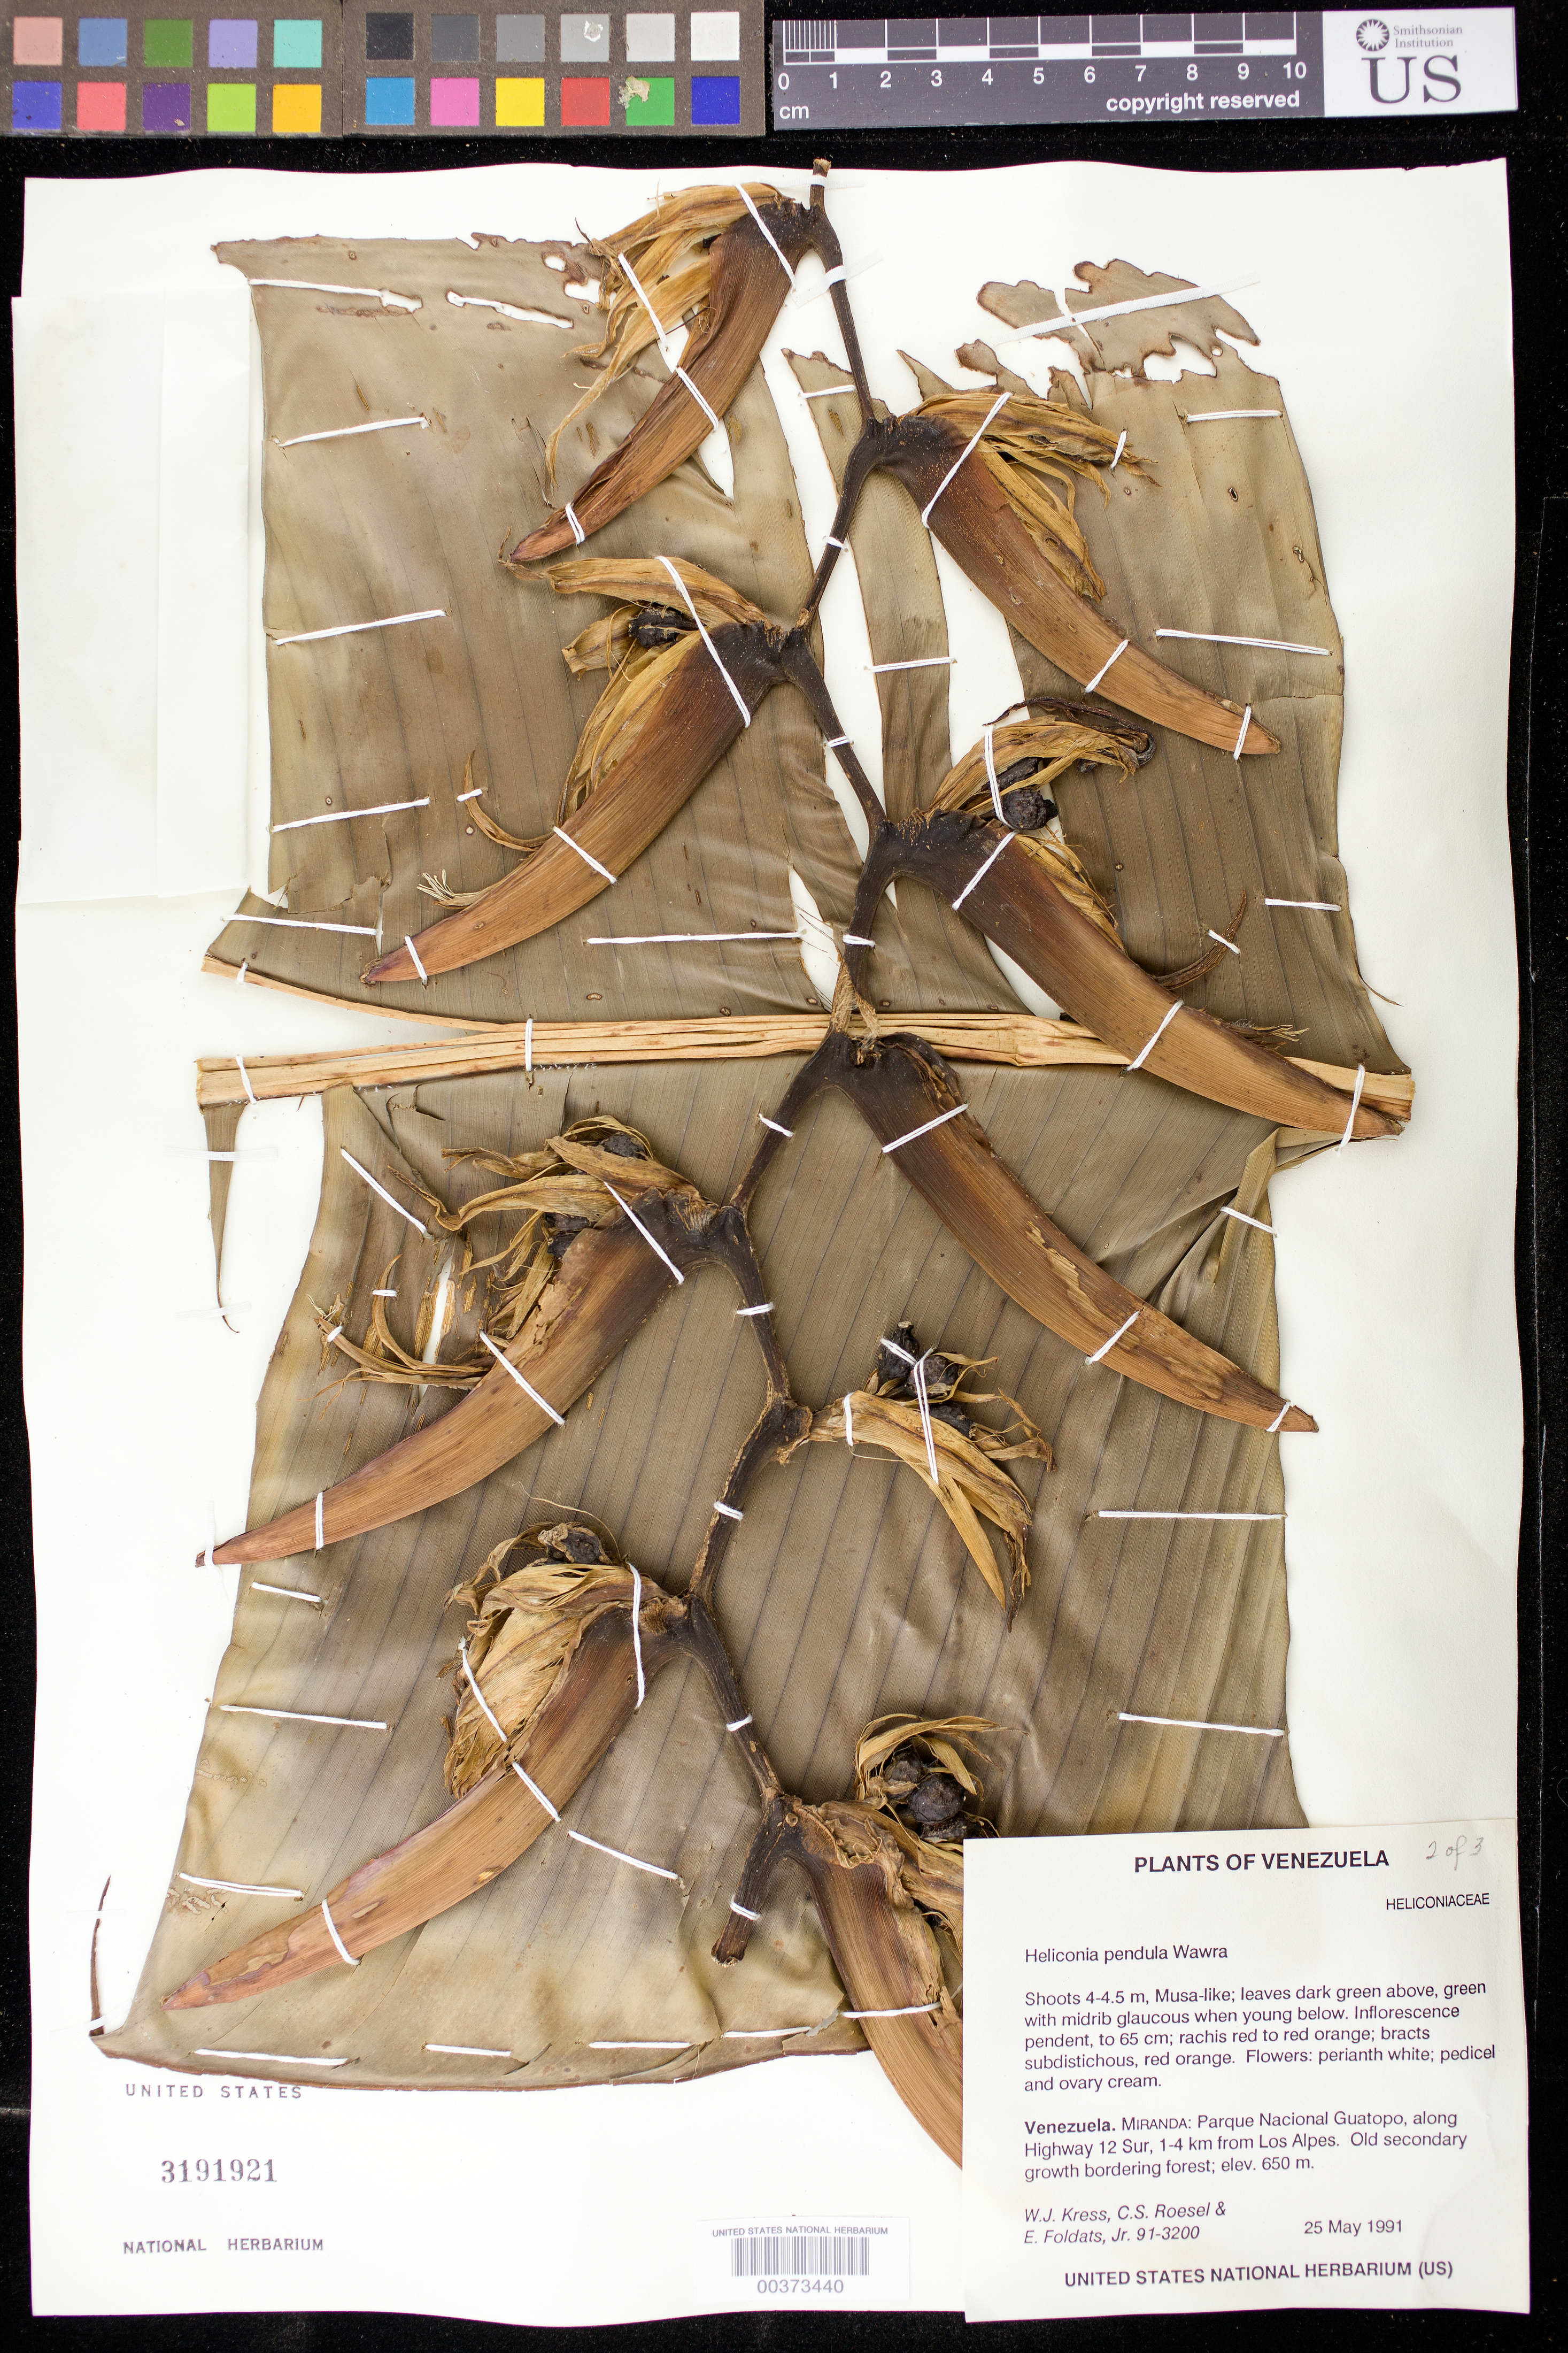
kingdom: Plantae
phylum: Tracheophyta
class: Liliopsida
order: Zingiberales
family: Heliconiaceae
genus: Heliconia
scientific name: Heliconia pendula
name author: Wawra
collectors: W. J. Kress, C. S. Roesel & E. Foldats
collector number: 91-3200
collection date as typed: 25 May 1991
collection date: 1991-05-25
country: Venezuela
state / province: Miranda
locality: Parque nacional guatopo along hwy 12 sur, 1-4 km from los alpes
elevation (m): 650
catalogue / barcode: US 3191921